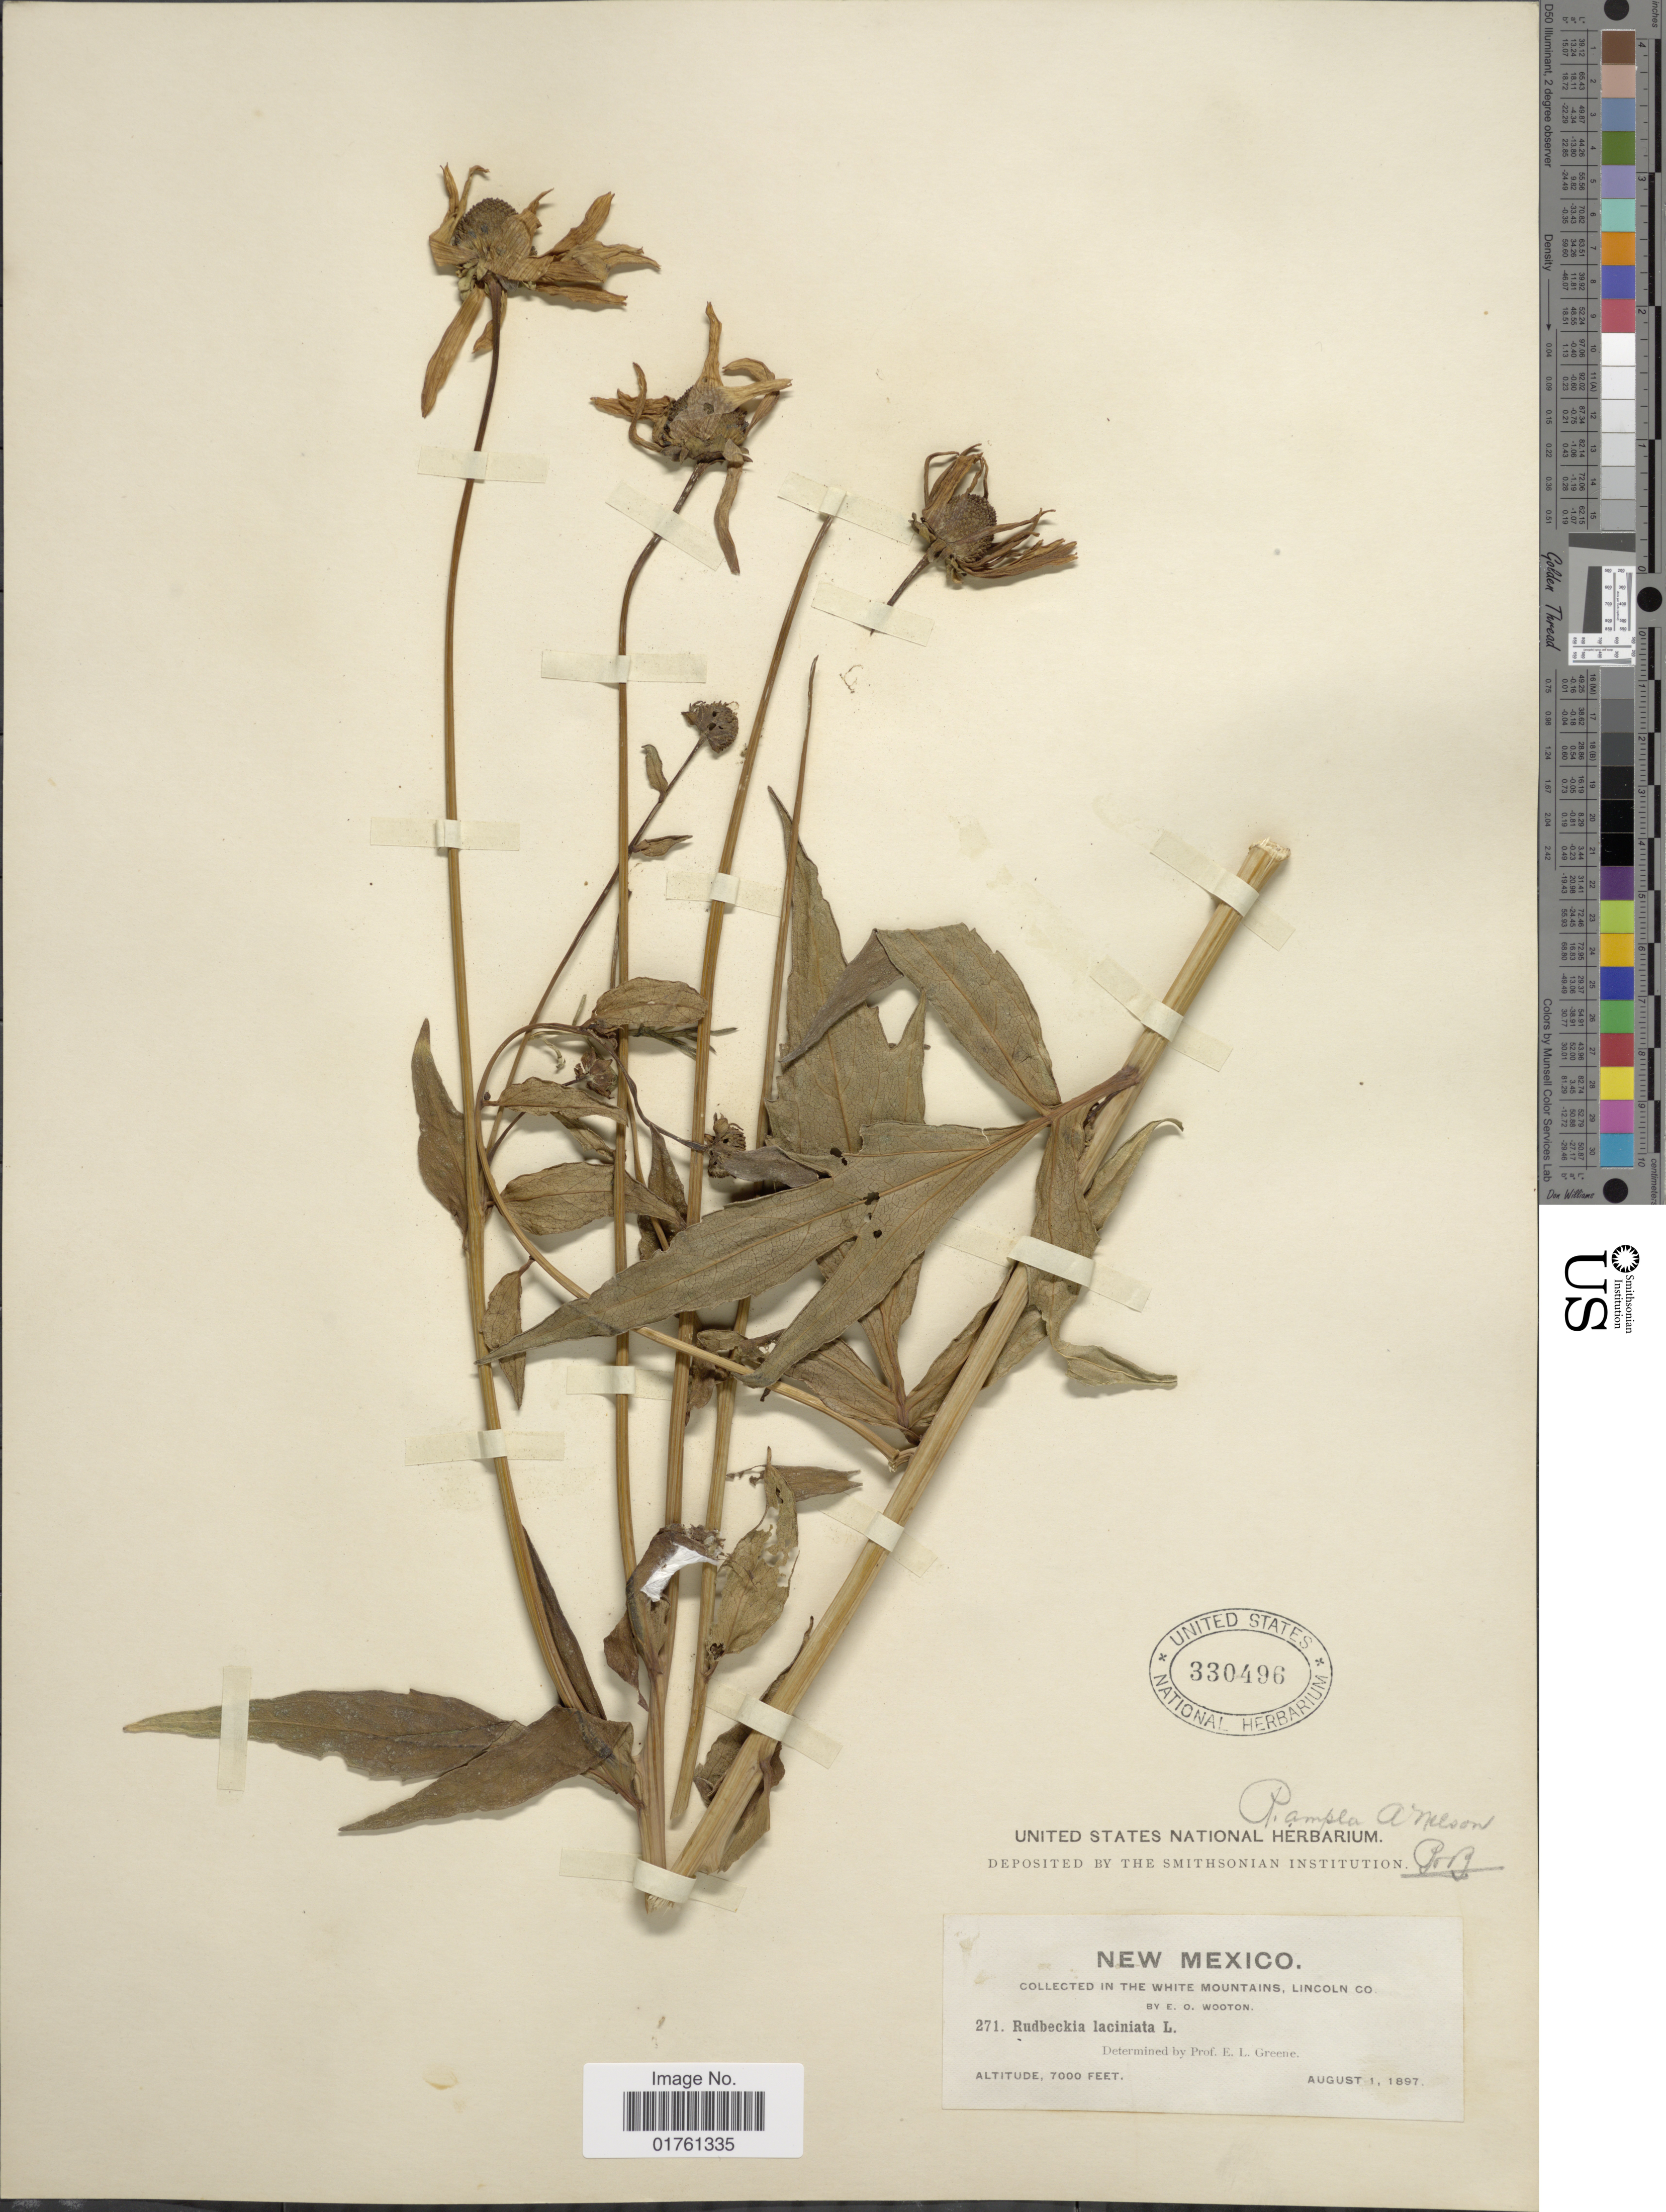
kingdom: Plantae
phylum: Tracheophyta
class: Magnoliopsida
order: Asterales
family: Asteraceae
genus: Rudbeckia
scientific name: Rudbeckia laciniata var. ampla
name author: (A. Nelson) Cronq.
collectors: E. O. Wooton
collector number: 271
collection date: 1897-08-01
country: United States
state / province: New Mexico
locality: In the White Mountains, Lincoln Co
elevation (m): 2134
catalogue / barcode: US 330496